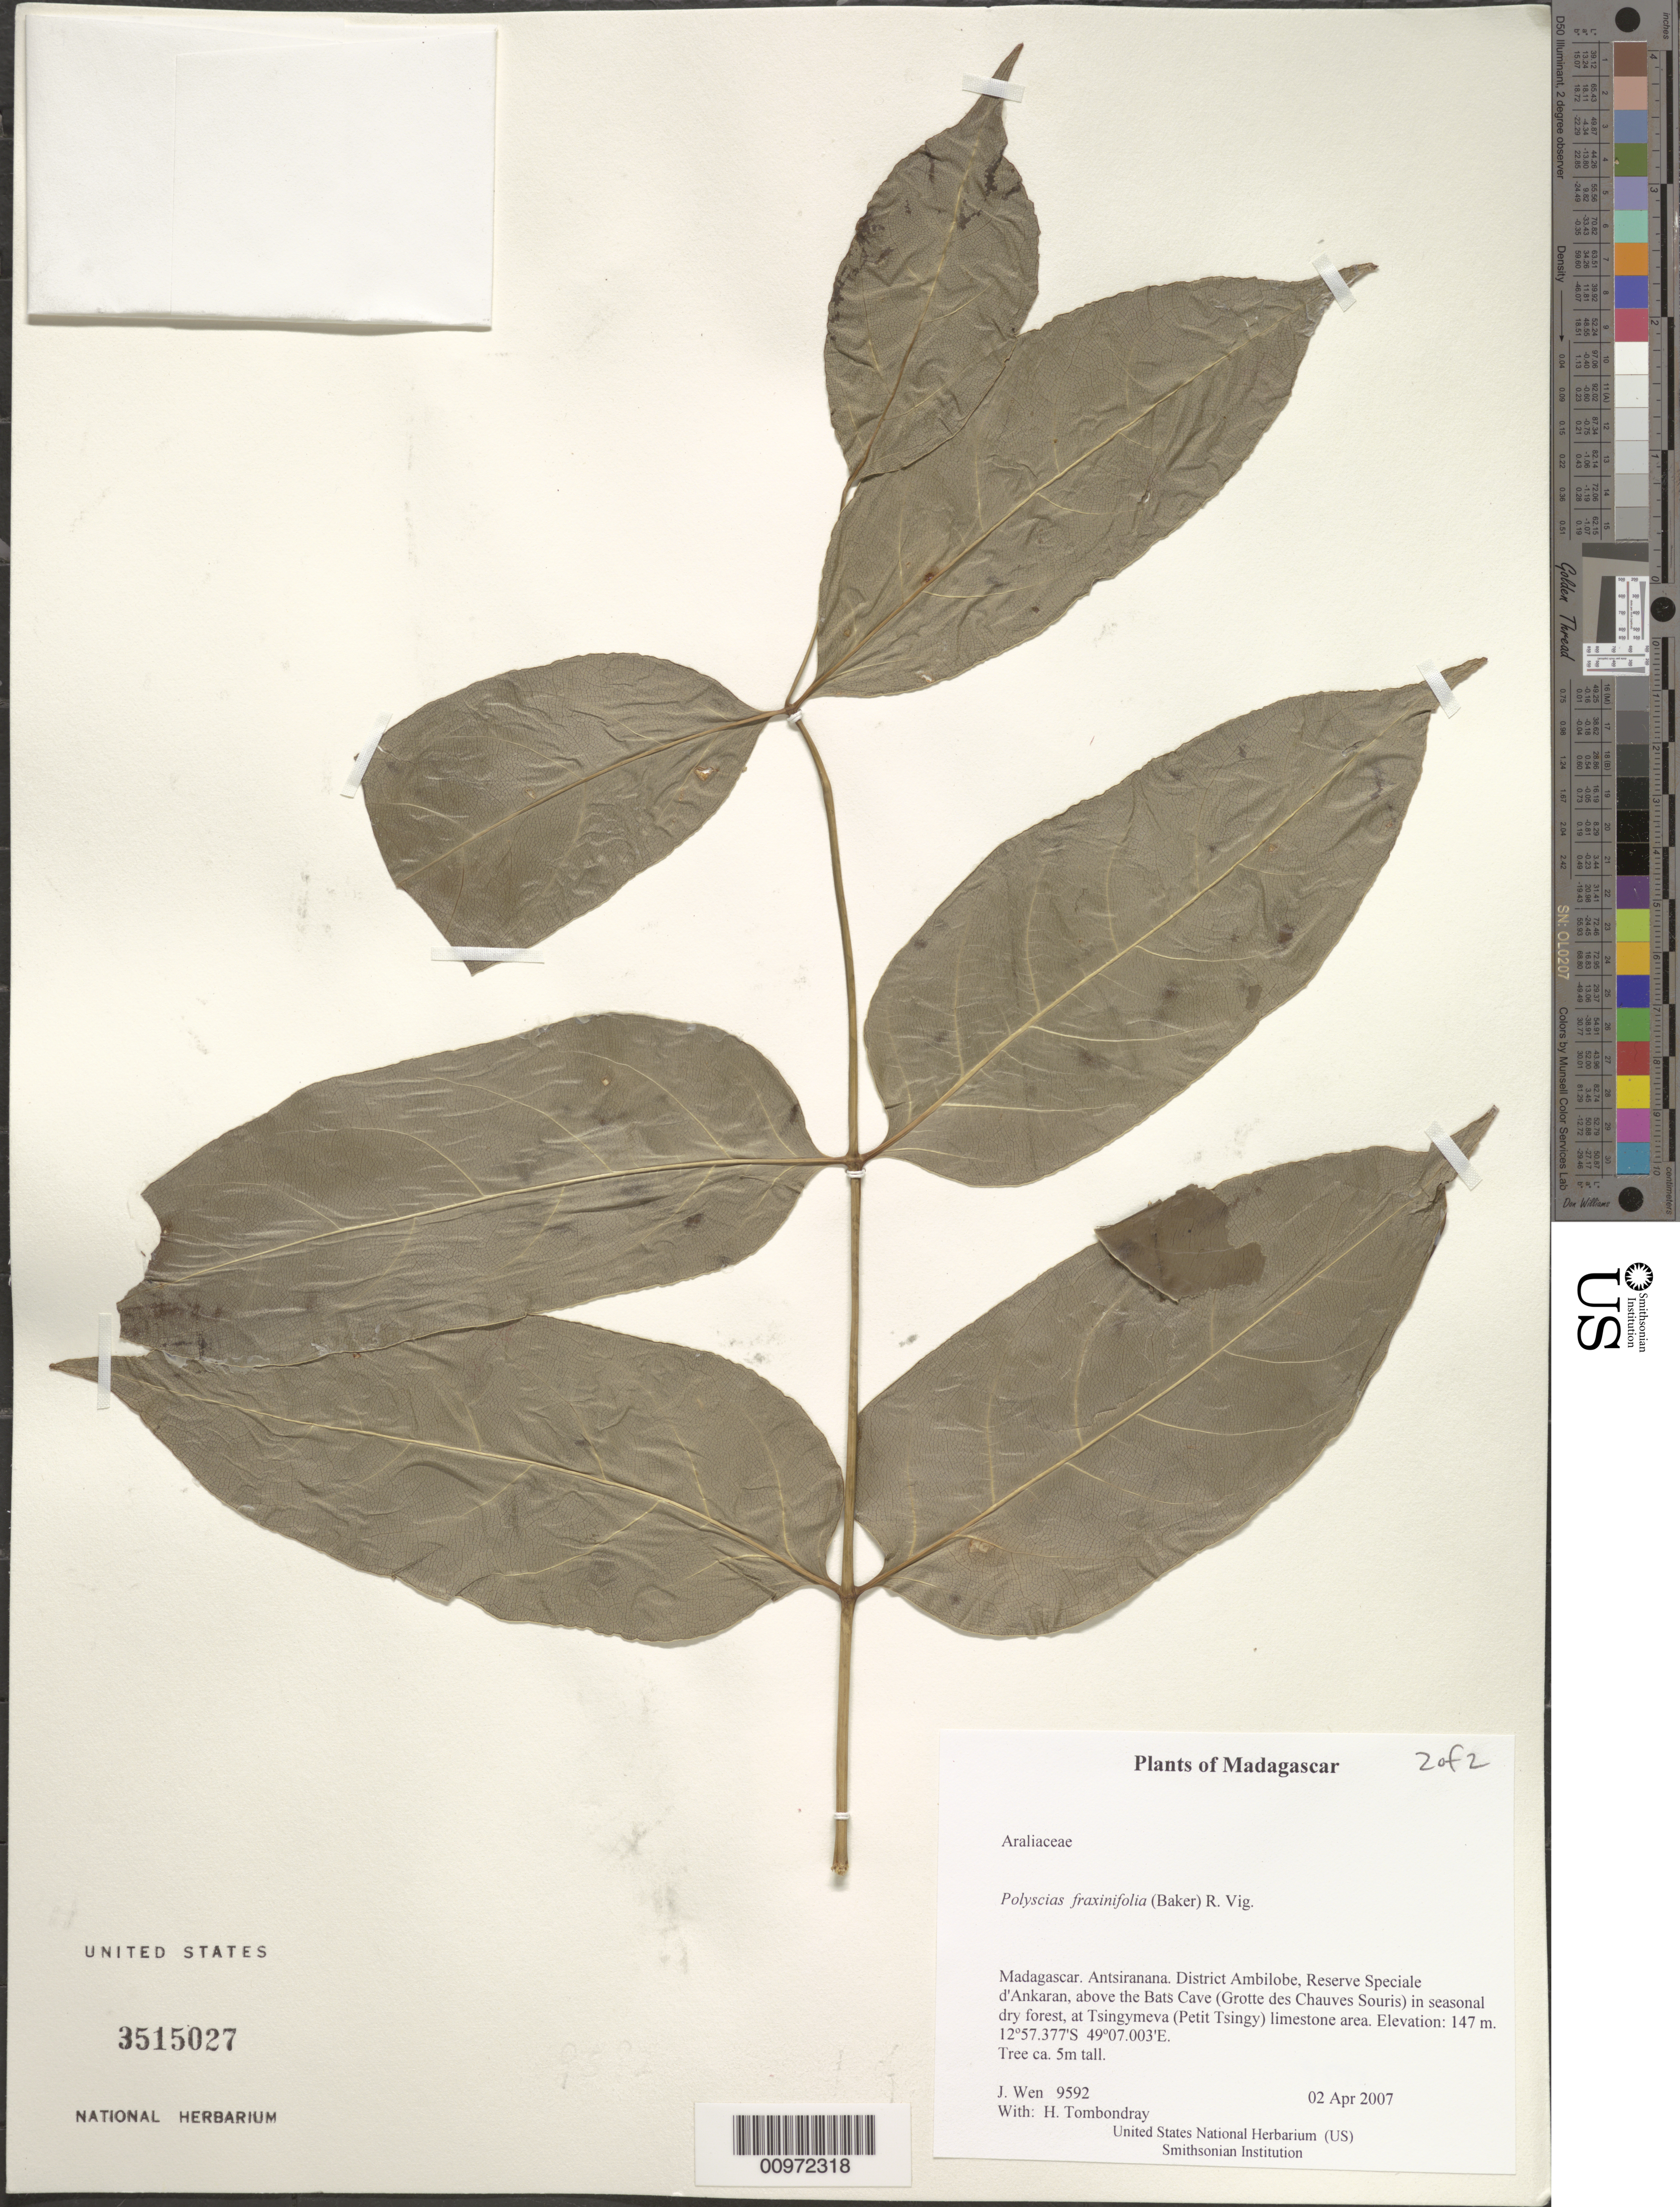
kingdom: Plantae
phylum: Tracheophyta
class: Magnoliopsida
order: Apiales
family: Araliaceae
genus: Polyscias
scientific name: Polyscias fraxinifolia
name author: (Baker) R. Vig.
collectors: J. Wen & H. Tombondray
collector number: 9592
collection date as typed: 02 Apr 2007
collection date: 2007-04-02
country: Madagascar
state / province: Diana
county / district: Ambilobe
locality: District Ambilobe, Reserve Speciale d'Ankaran, above the Bats Cave (Grotte des Chauves Souris) in seasonal dry forest, at Tsingymeva (Petit Tsingy) limestone area.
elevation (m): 147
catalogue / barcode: US 3515027